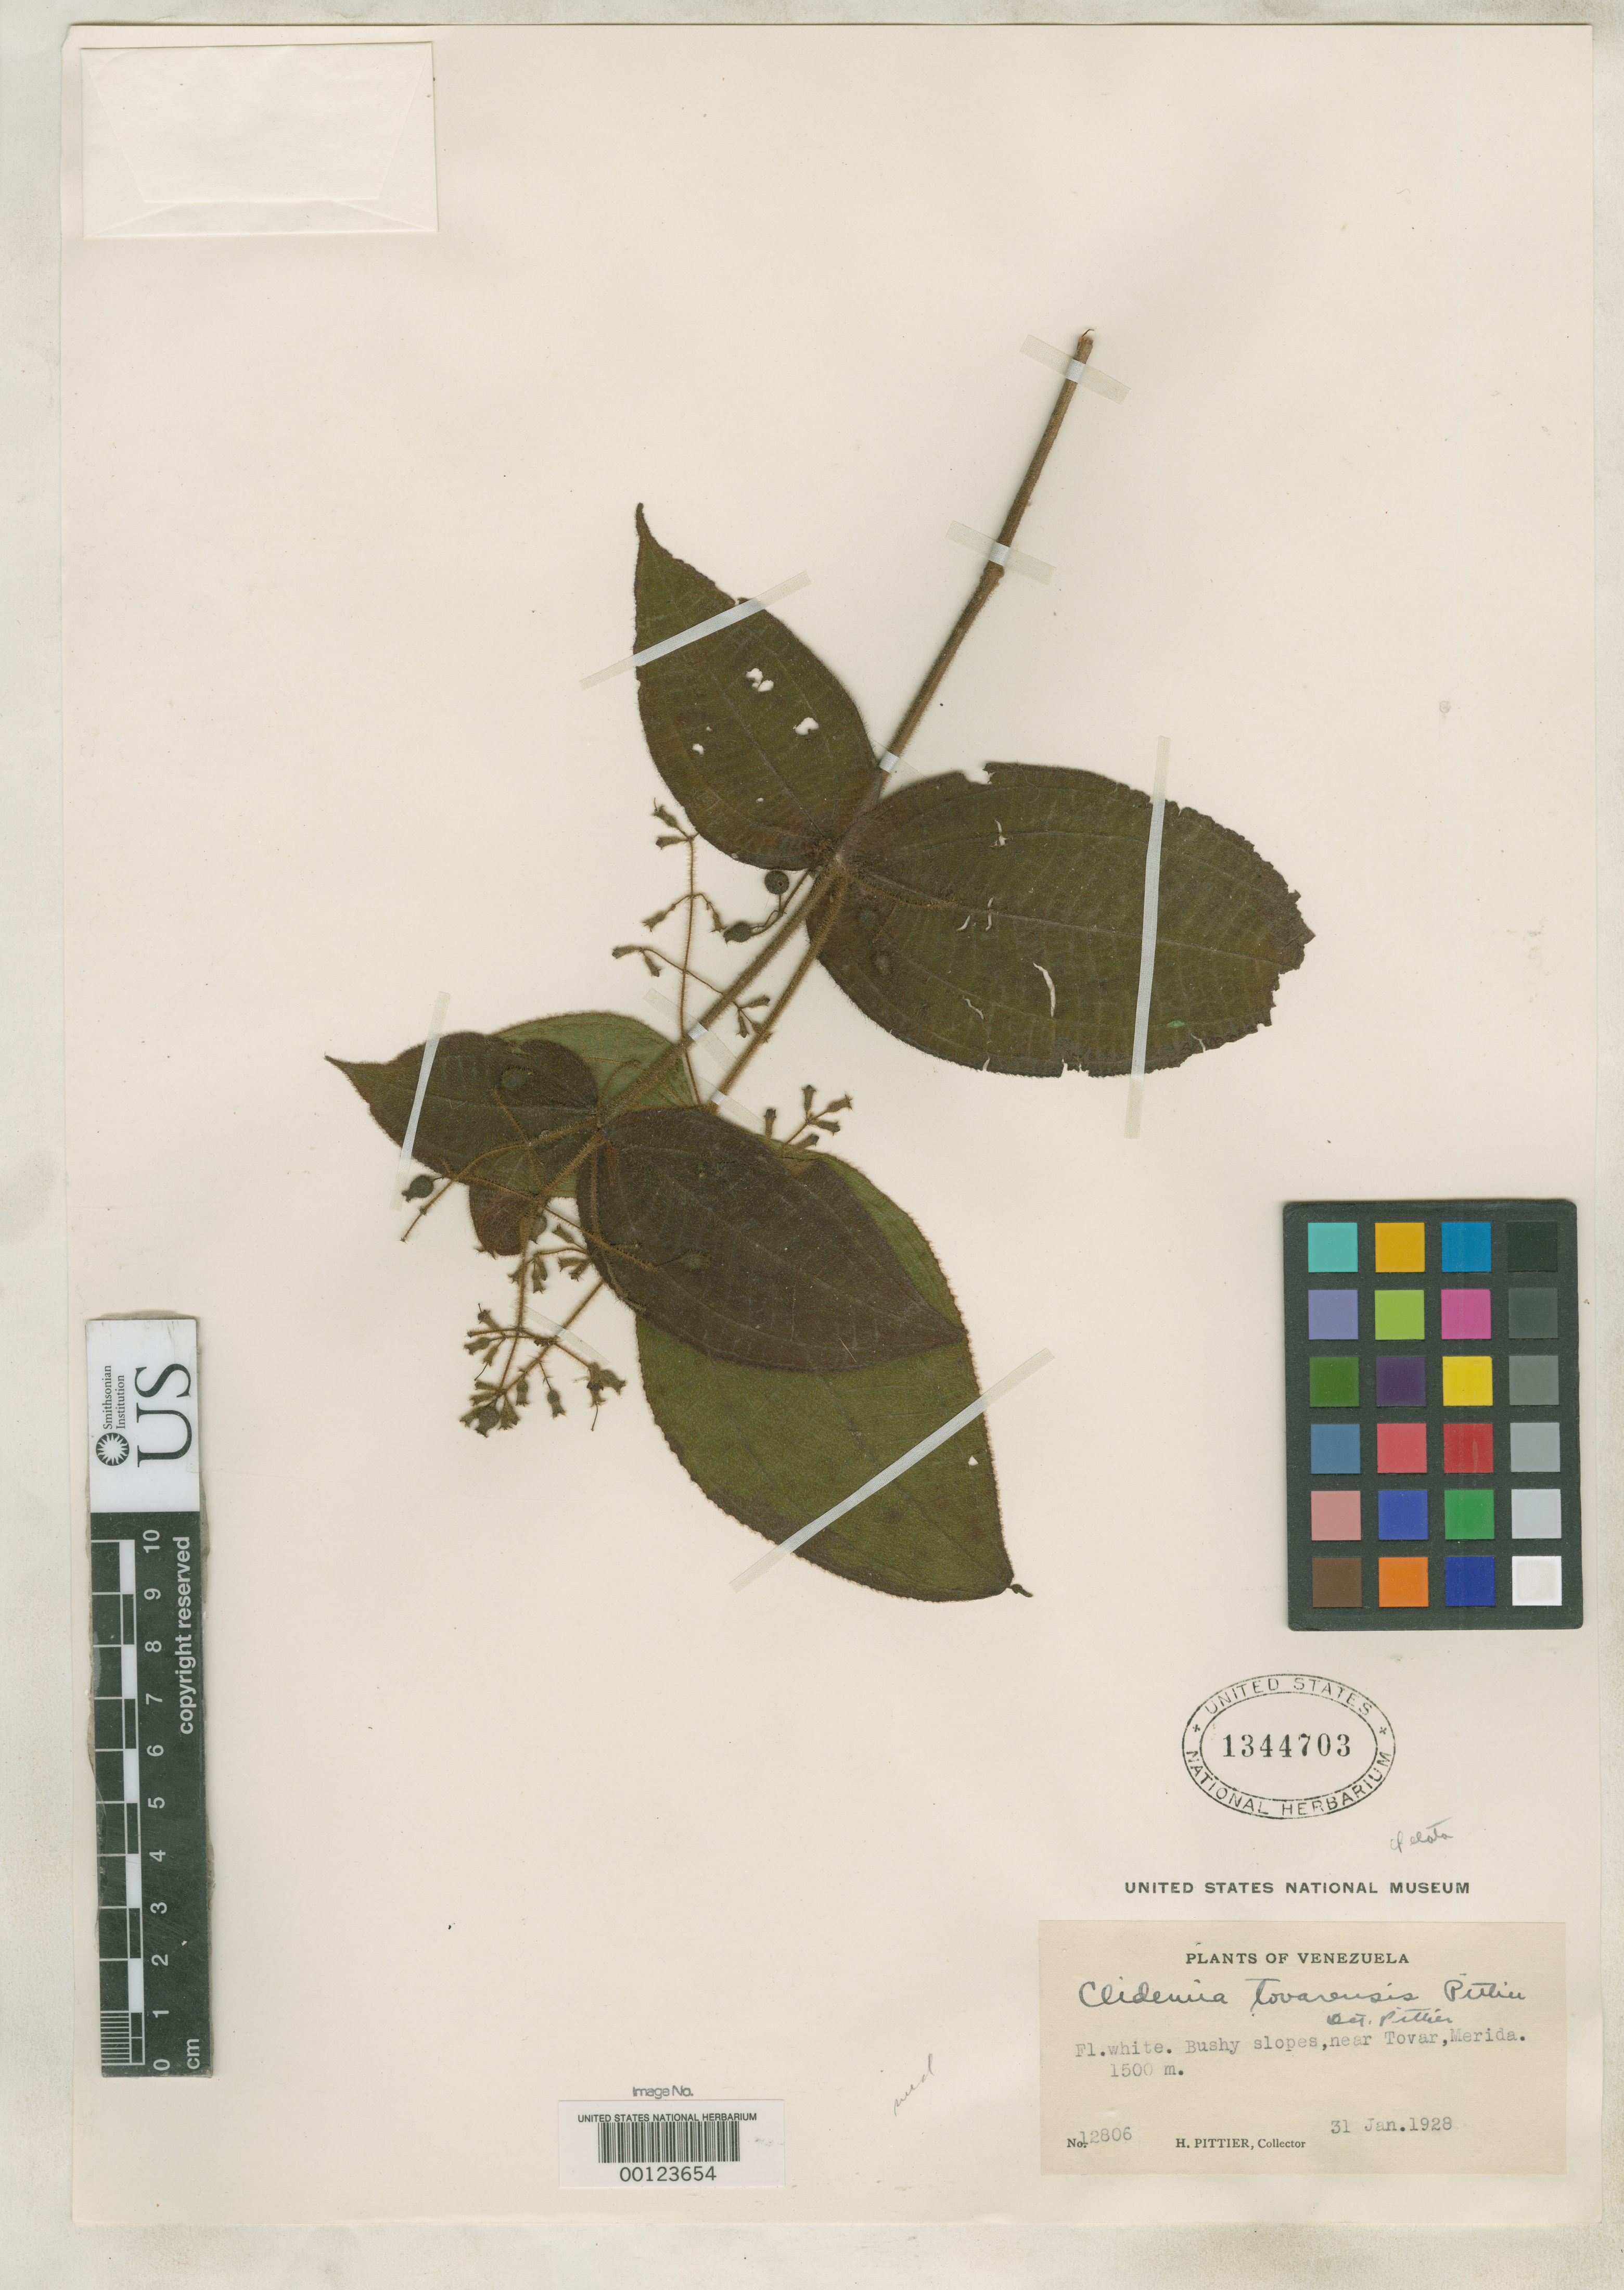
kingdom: Plantae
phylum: Tracheophyta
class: Magnoliopsida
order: Myrtales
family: Melastomataceae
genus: Clidemia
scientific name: Clidemia tovarensis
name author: Pittier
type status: Isotype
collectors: H. F. Pittier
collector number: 12806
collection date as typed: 31 Jan 1928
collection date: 1928-01-31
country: Venezuela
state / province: Mérida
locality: Tovar de Merida.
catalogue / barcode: US 1344703